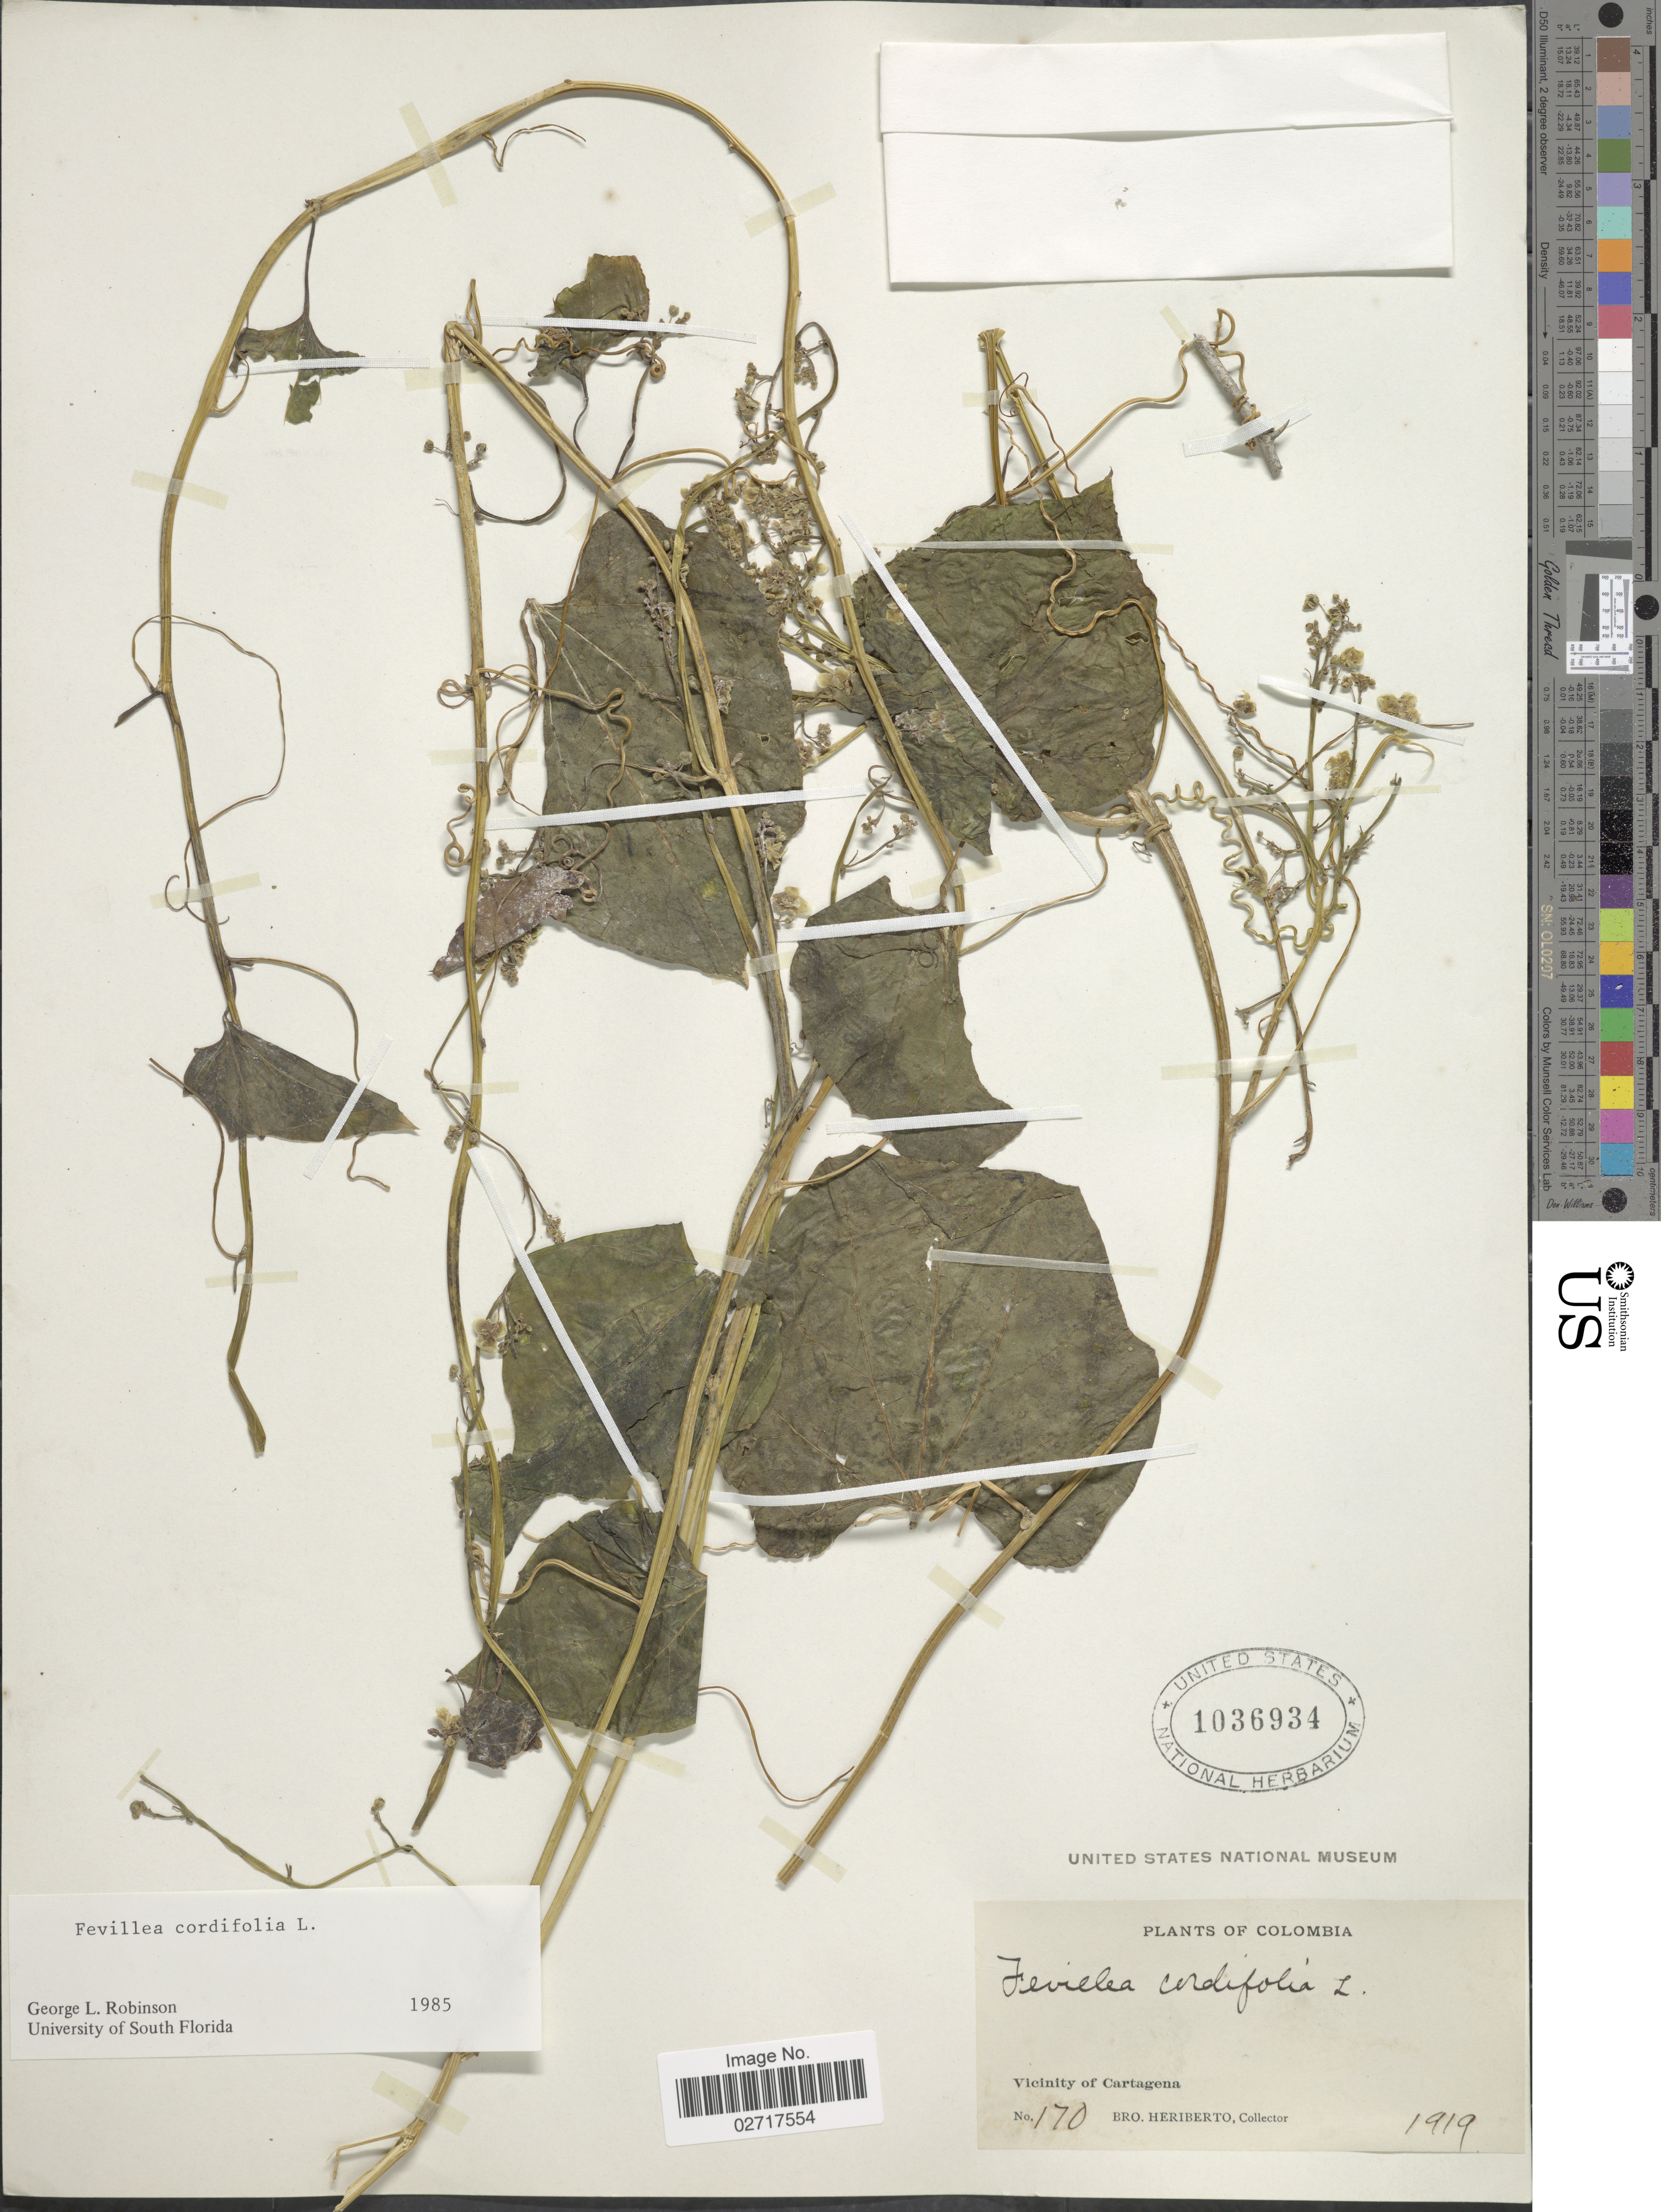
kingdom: Plantae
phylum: Tracheophyta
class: Magnoliopsida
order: Cucurbitales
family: Cucurbitaceae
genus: Fevillea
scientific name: Fevillea cordifolia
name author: L.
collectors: B. Heriberto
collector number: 170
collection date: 1919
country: Colombia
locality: Vicinity of Cartagena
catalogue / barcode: US 1036934